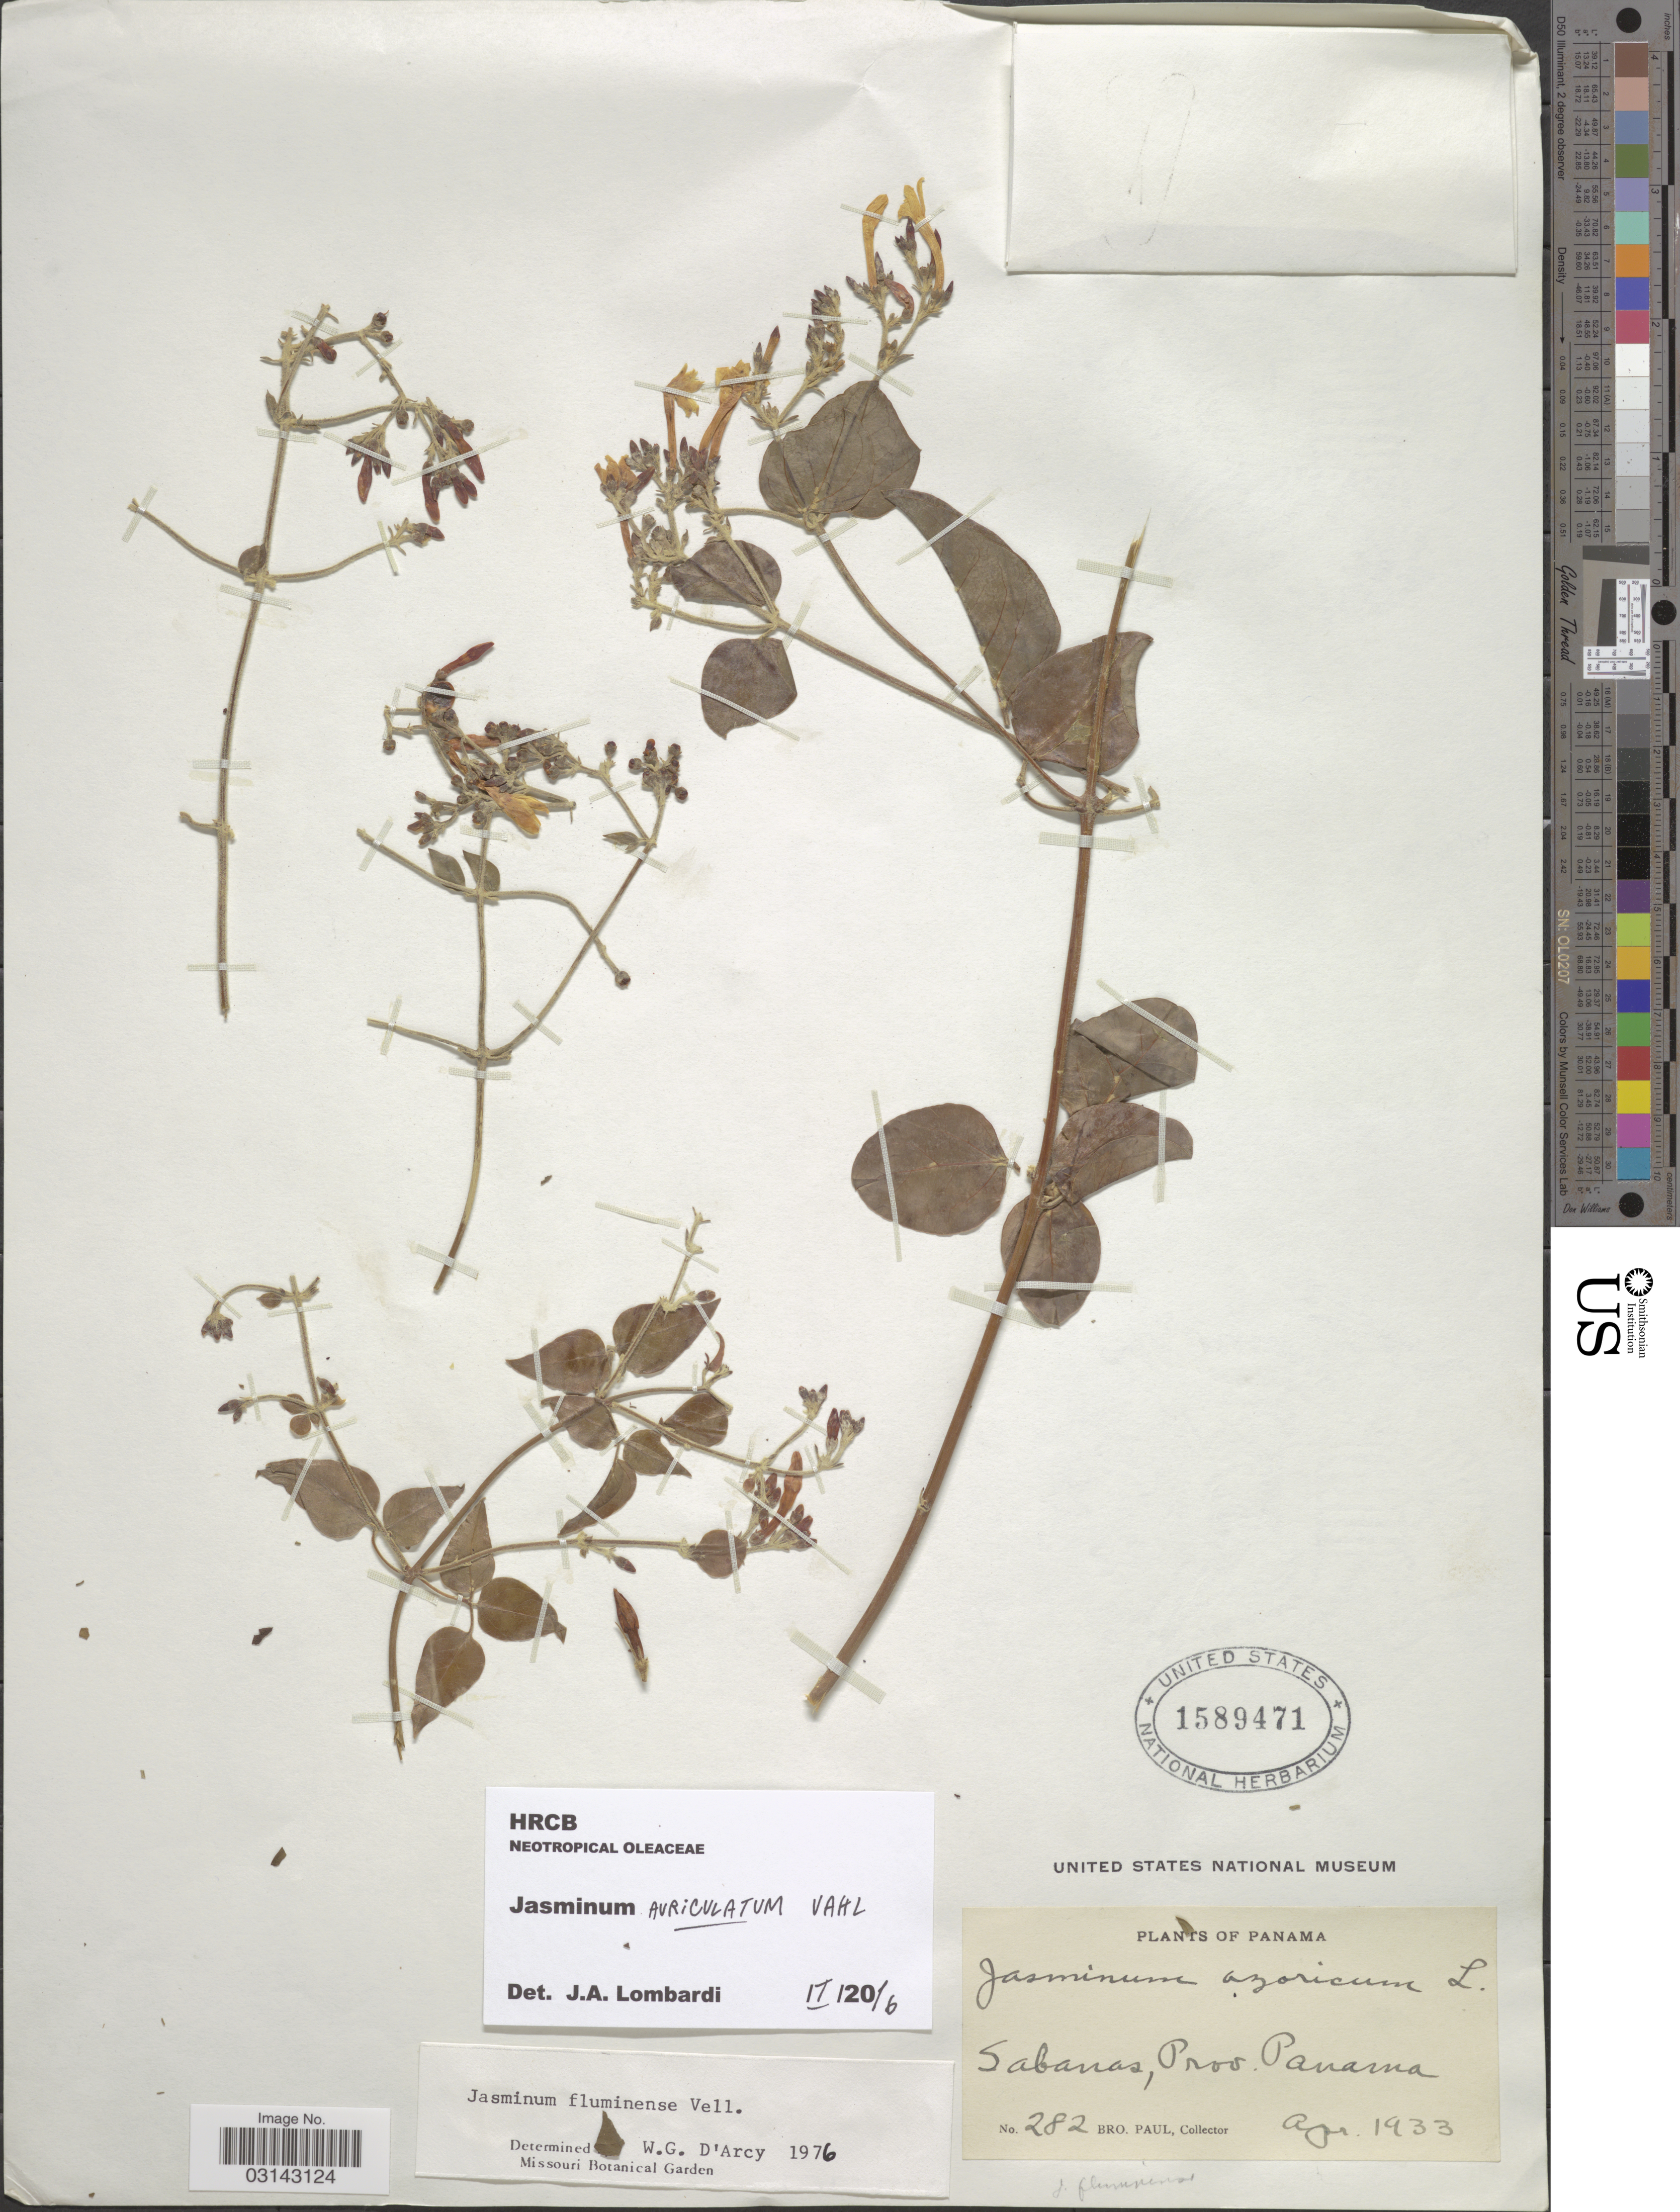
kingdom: Plantae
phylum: Tracheophyta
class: Magnoliopsida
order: Lamiales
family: Oleaceae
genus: Jasminum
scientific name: Jasminum auriculatum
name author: Vahl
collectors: B. Paul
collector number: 282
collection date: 1933-04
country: Panama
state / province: Panamá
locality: Sabanas, Prov. Panama.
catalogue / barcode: US 1589471